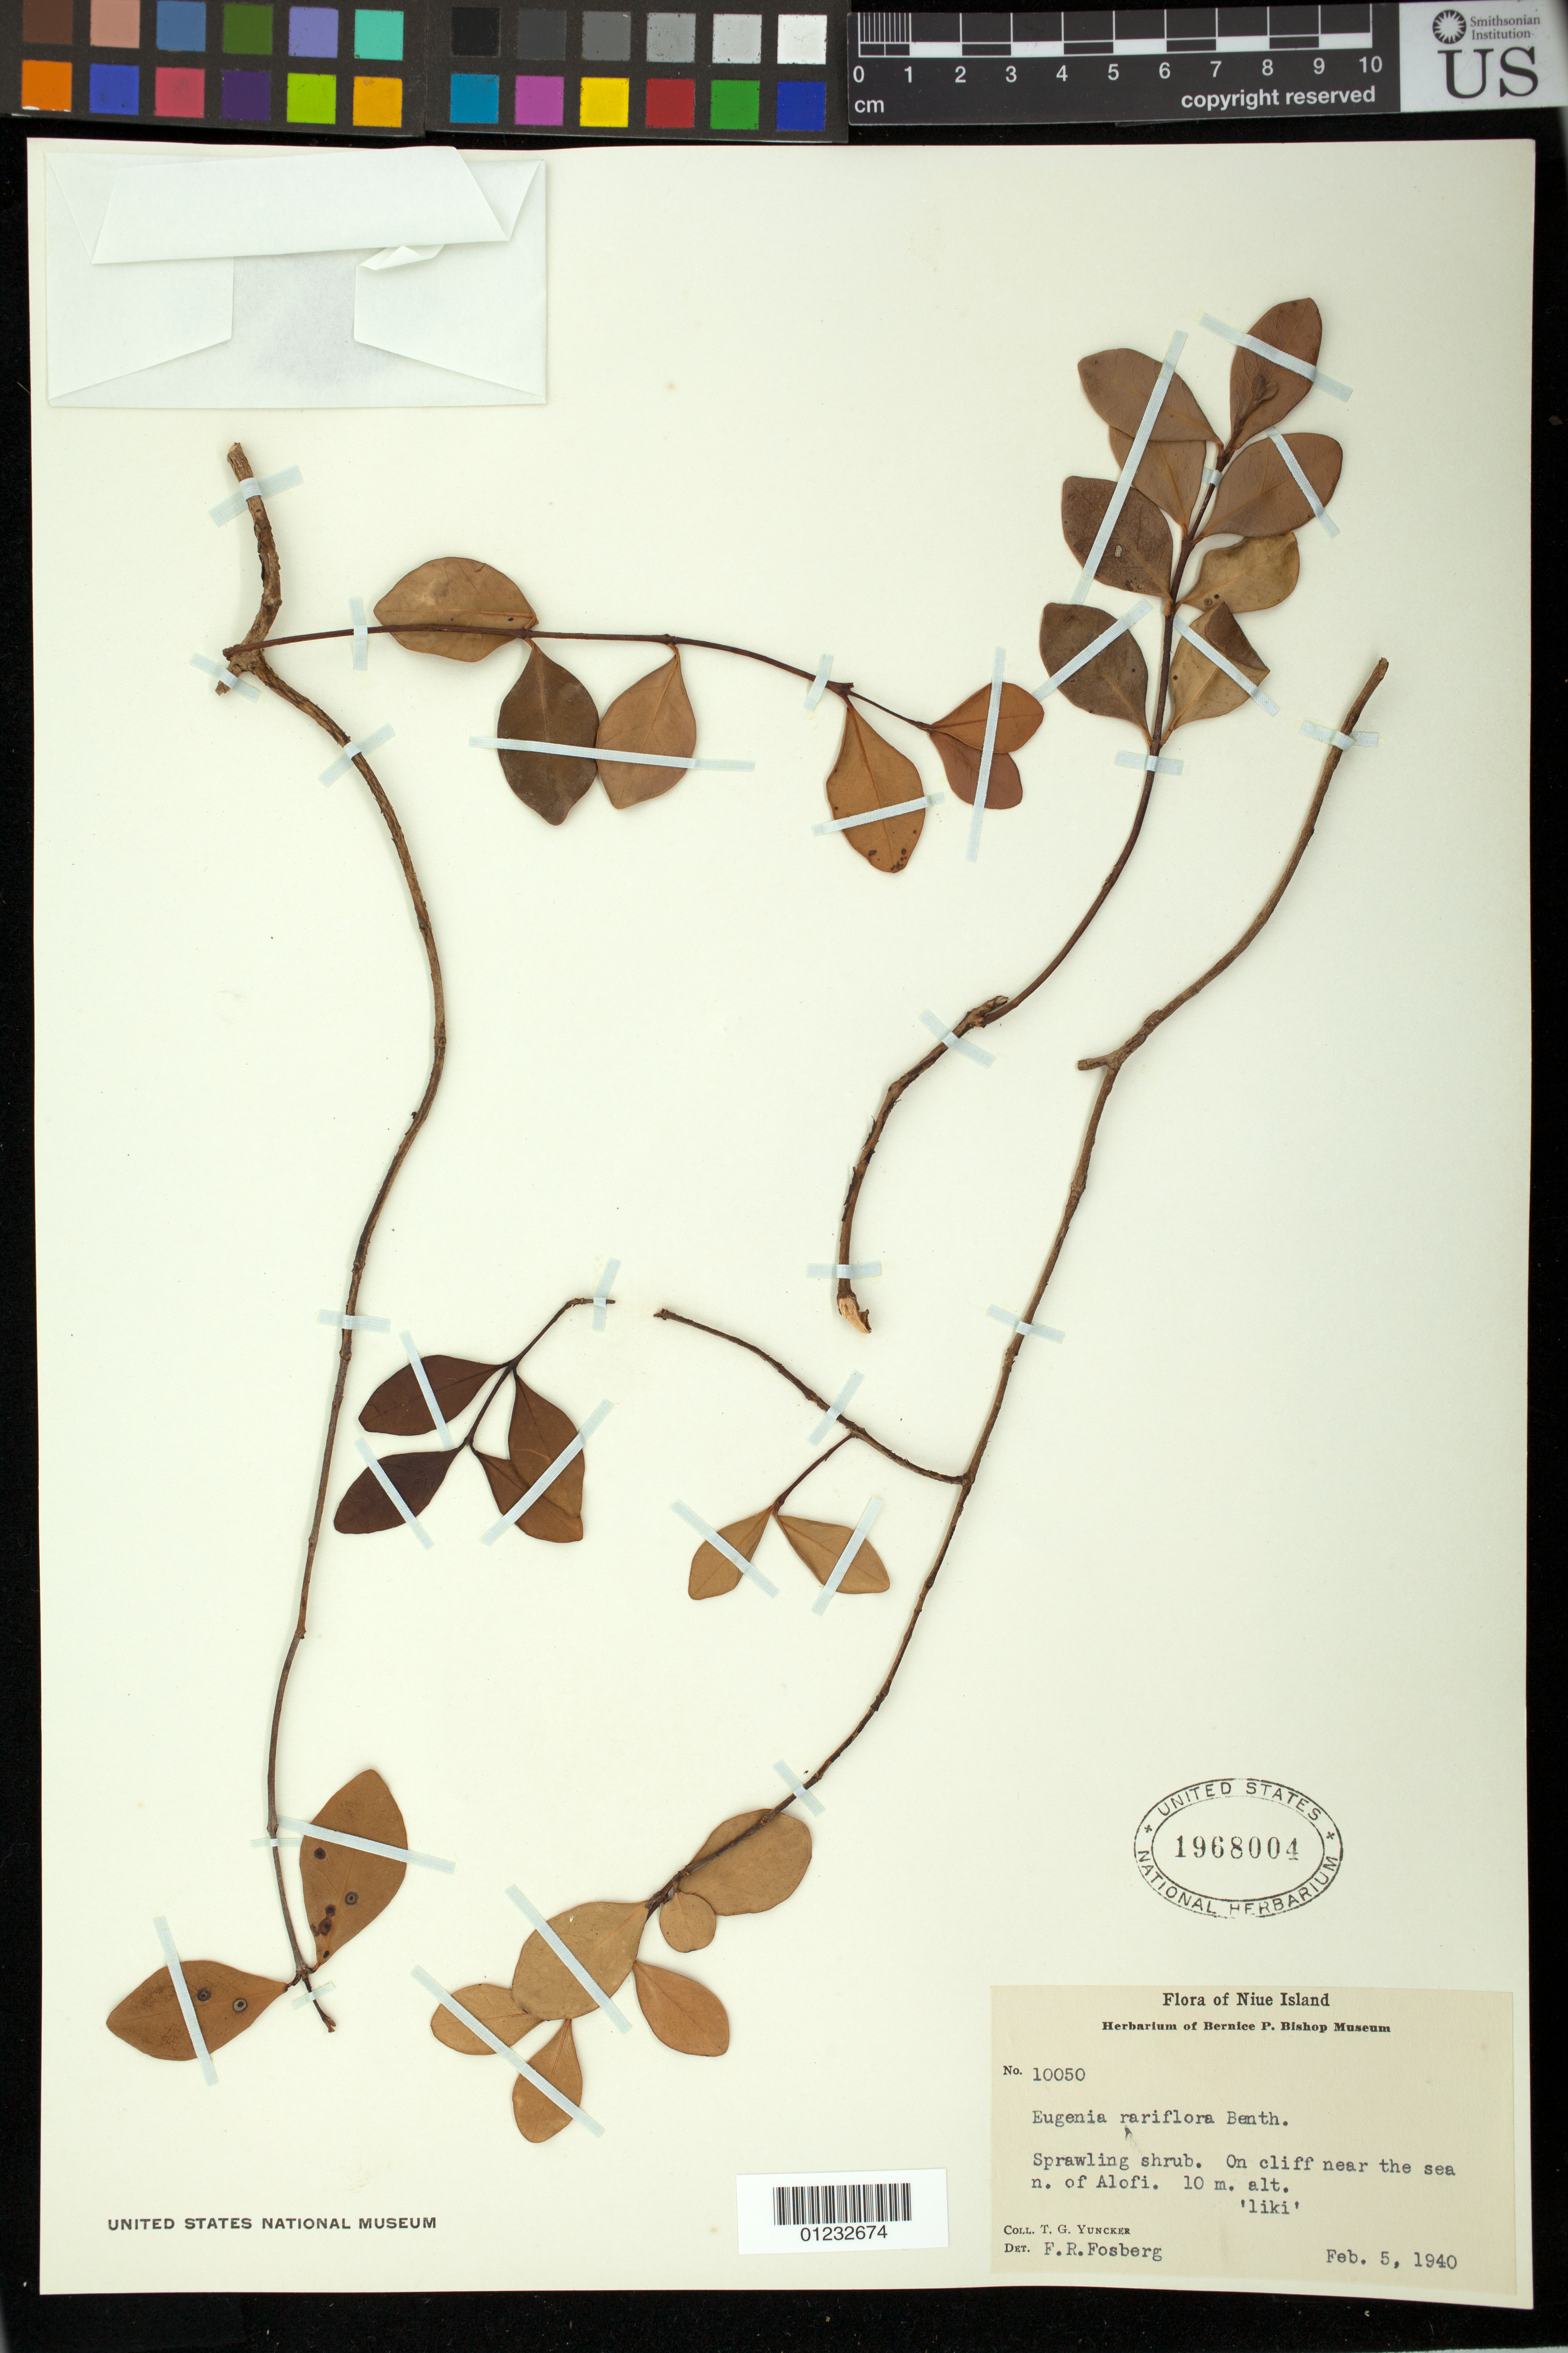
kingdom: Plantae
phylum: Tracheophyta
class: Magnoliopsida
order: Myrtales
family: Myrtaceae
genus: Eugenia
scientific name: Eugenia reinwardtiana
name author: (Blume) DC.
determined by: Strong, Mark T., (BOT), Smithsonian Institution - National Museum of Natural History (UNITED STATES)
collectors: T. G. Yuncker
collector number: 10050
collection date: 1940-02-05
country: Niue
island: Niue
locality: On cliff near the sea N. of Alofi.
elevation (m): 10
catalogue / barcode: US 1968004